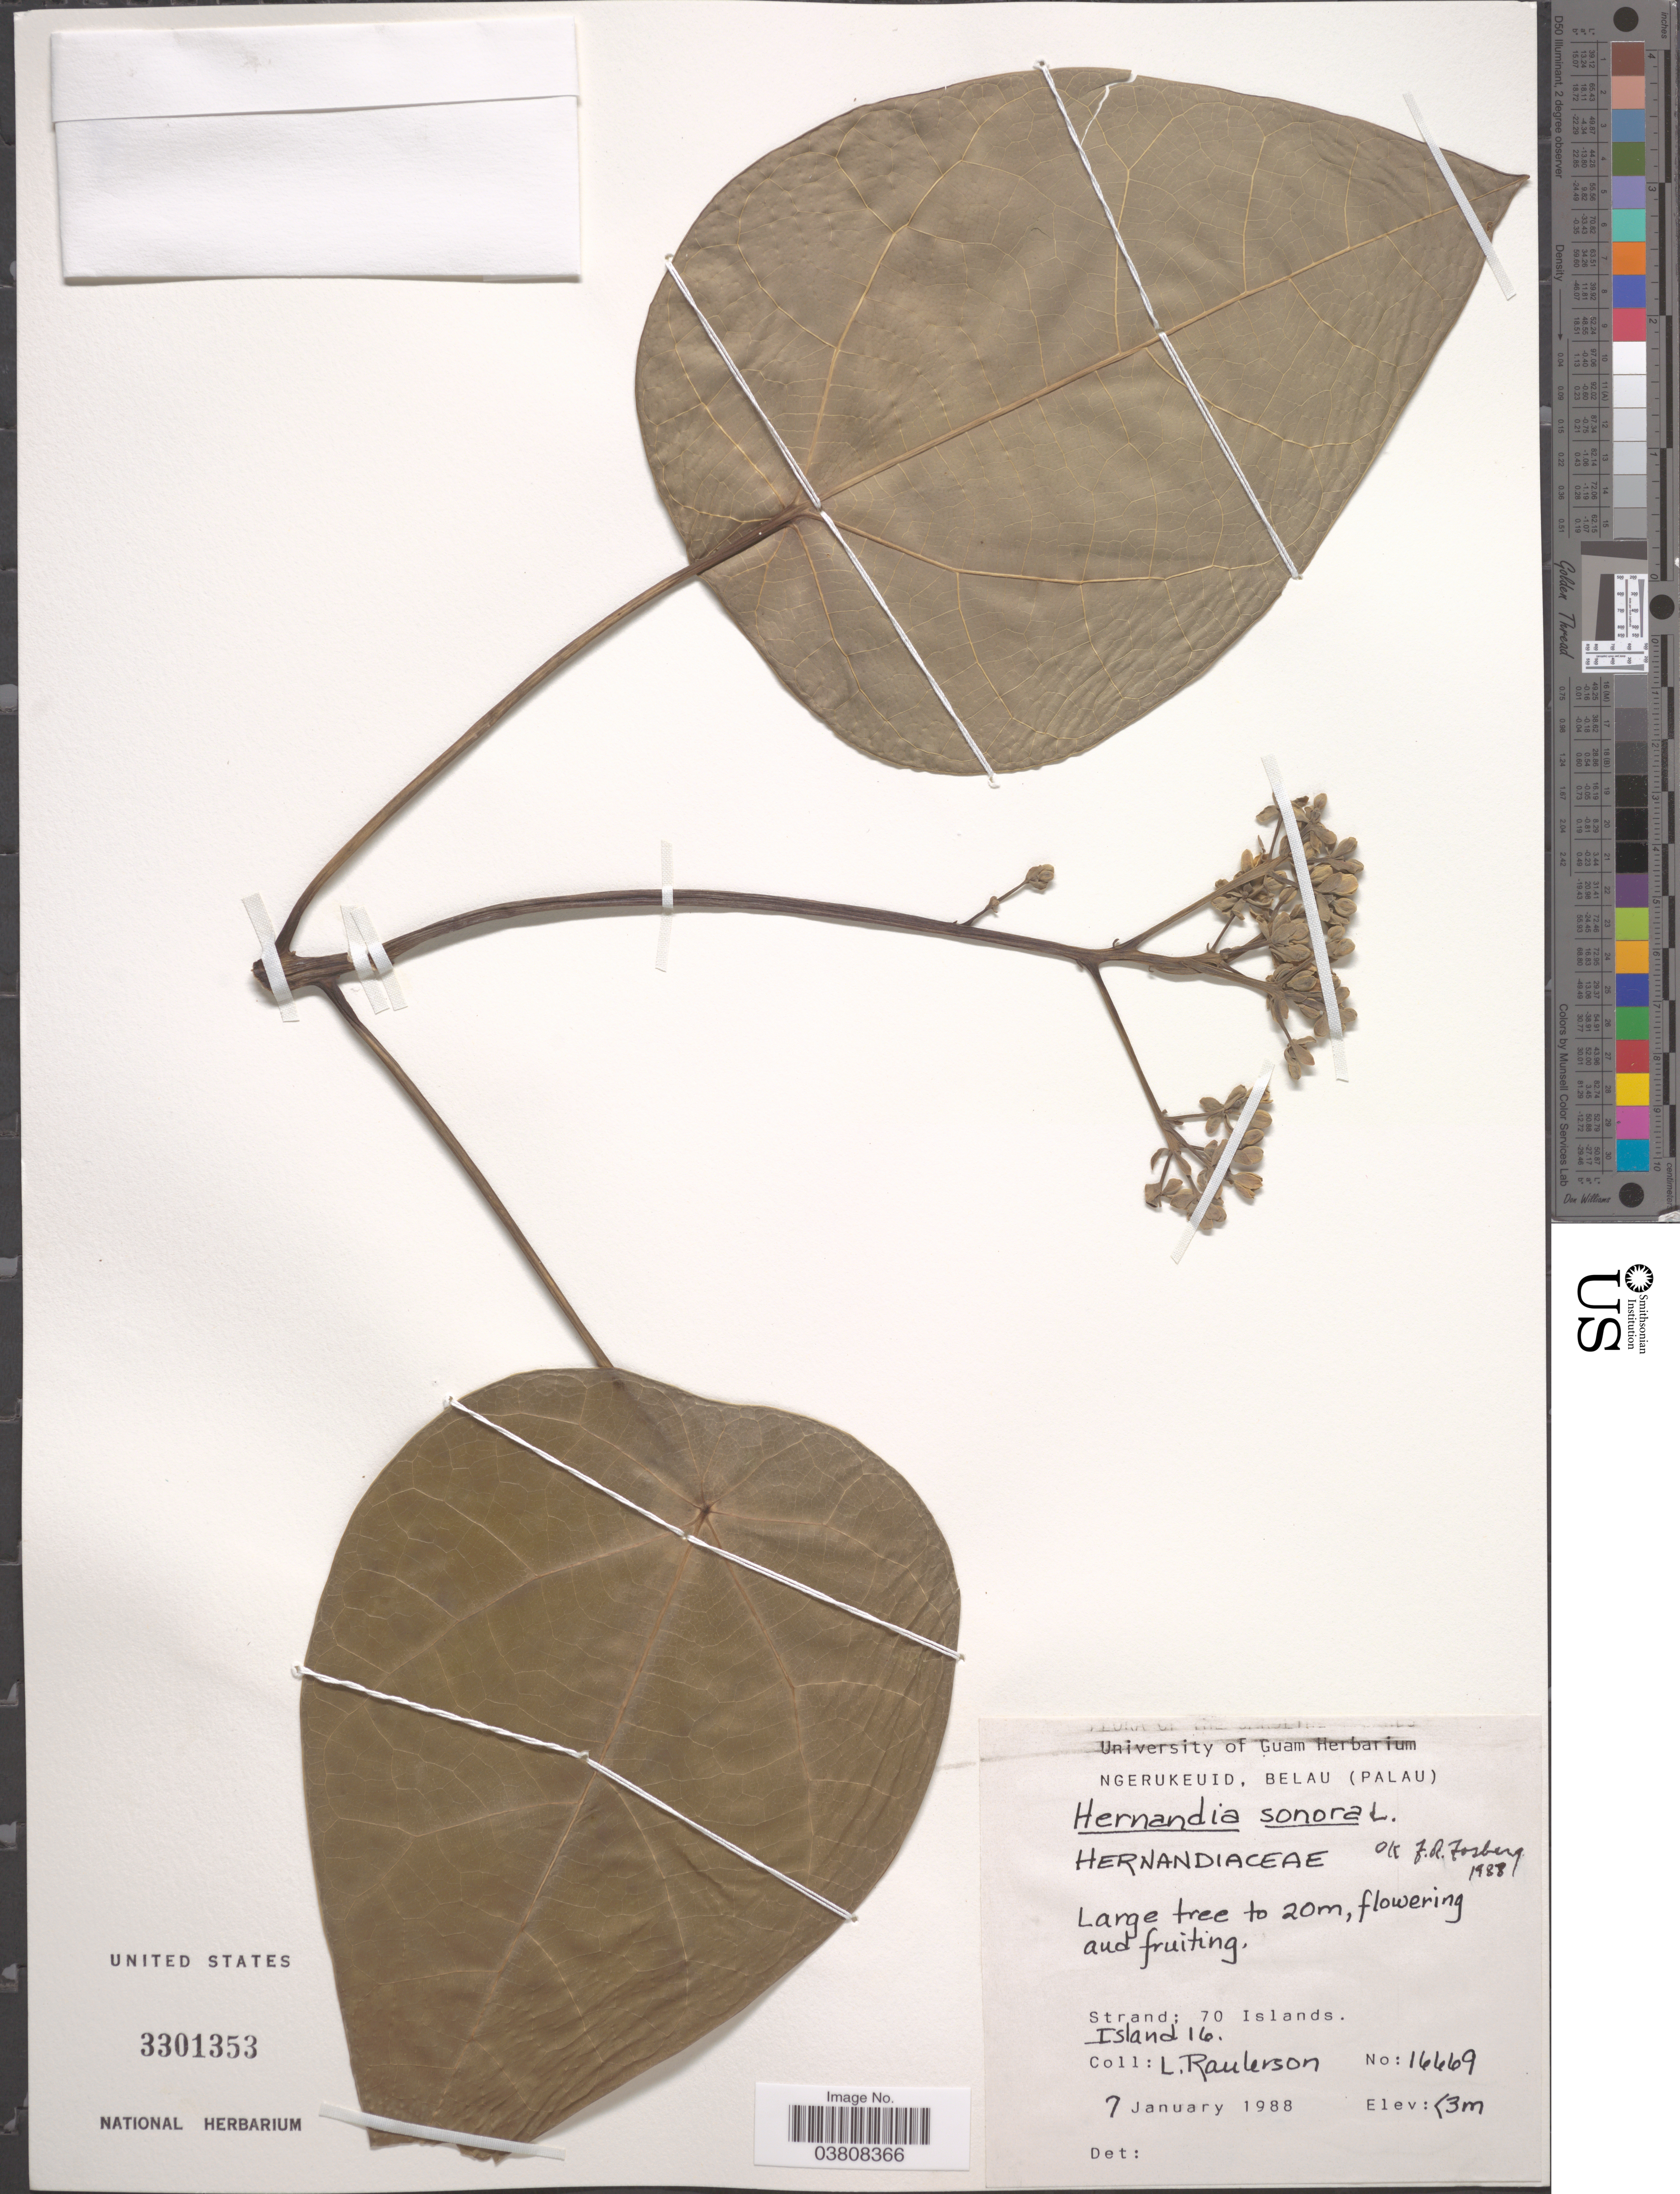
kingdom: Plantae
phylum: Tracheophyta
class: Magnoliopsida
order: Laurales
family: Hernandiaceae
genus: Hernandia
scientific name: Hernandia nymphaeifolia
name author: (C. Presl) Kubitzki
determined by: Strong, Mark T., (BOT), Smithsonian Institution - National Museum of Natural History (UNITED STATES)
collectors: L. Raulerson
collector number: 16669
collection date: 1988-01-07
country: Palau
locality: Ngerukeuid, Belau (Palau). Strand: 70 Islands. Island 16.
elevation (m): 3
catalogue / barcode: US 3301353